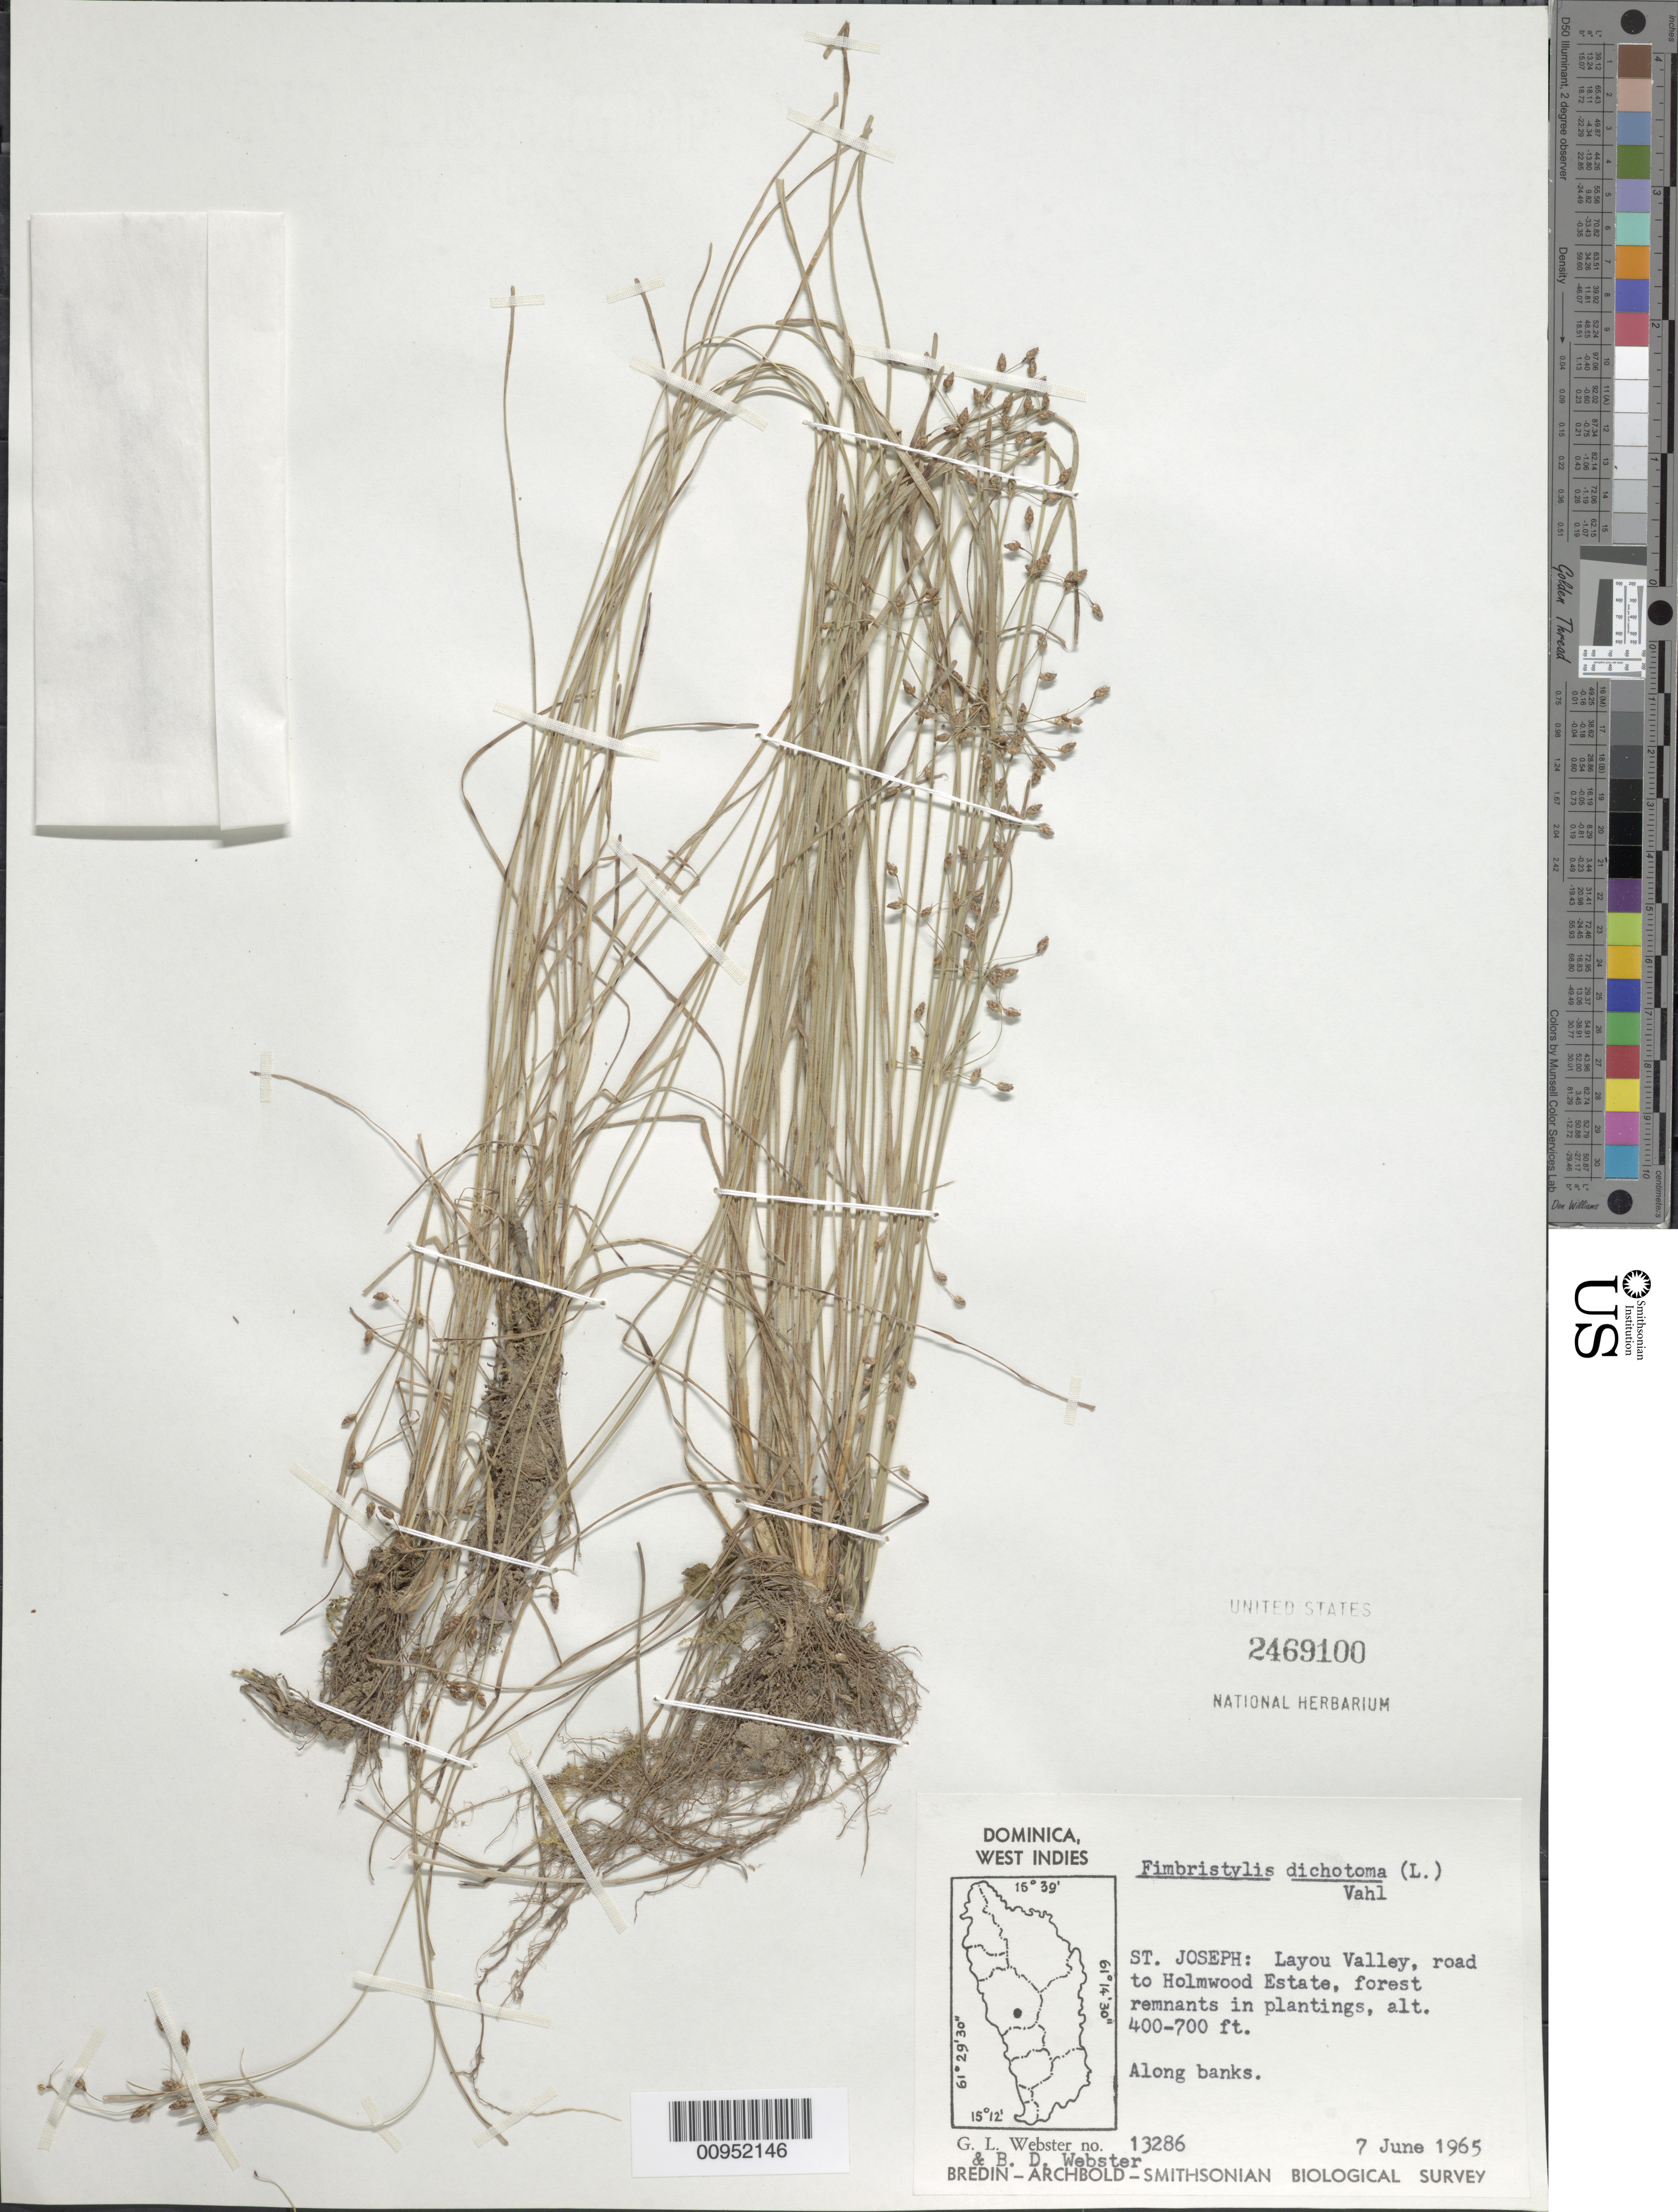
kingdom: Plantae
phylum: Tracheophyta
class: Liliopsida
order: Poales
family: Cyperaceae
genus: Fimbristylis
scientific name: Fimbristylis dichotoma subsp. dichotoma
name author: (L.) Vahl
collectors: G. L. Webster & B. D. Webster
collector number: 13286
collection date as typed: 07 Jun 1965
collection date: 1965-06-07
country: Dominica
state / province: St. Joseph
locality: Layou Valley, road to Holmwood Estate, forest remnants in plantings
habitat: Along banks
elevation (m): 122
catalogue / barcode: US 2469100